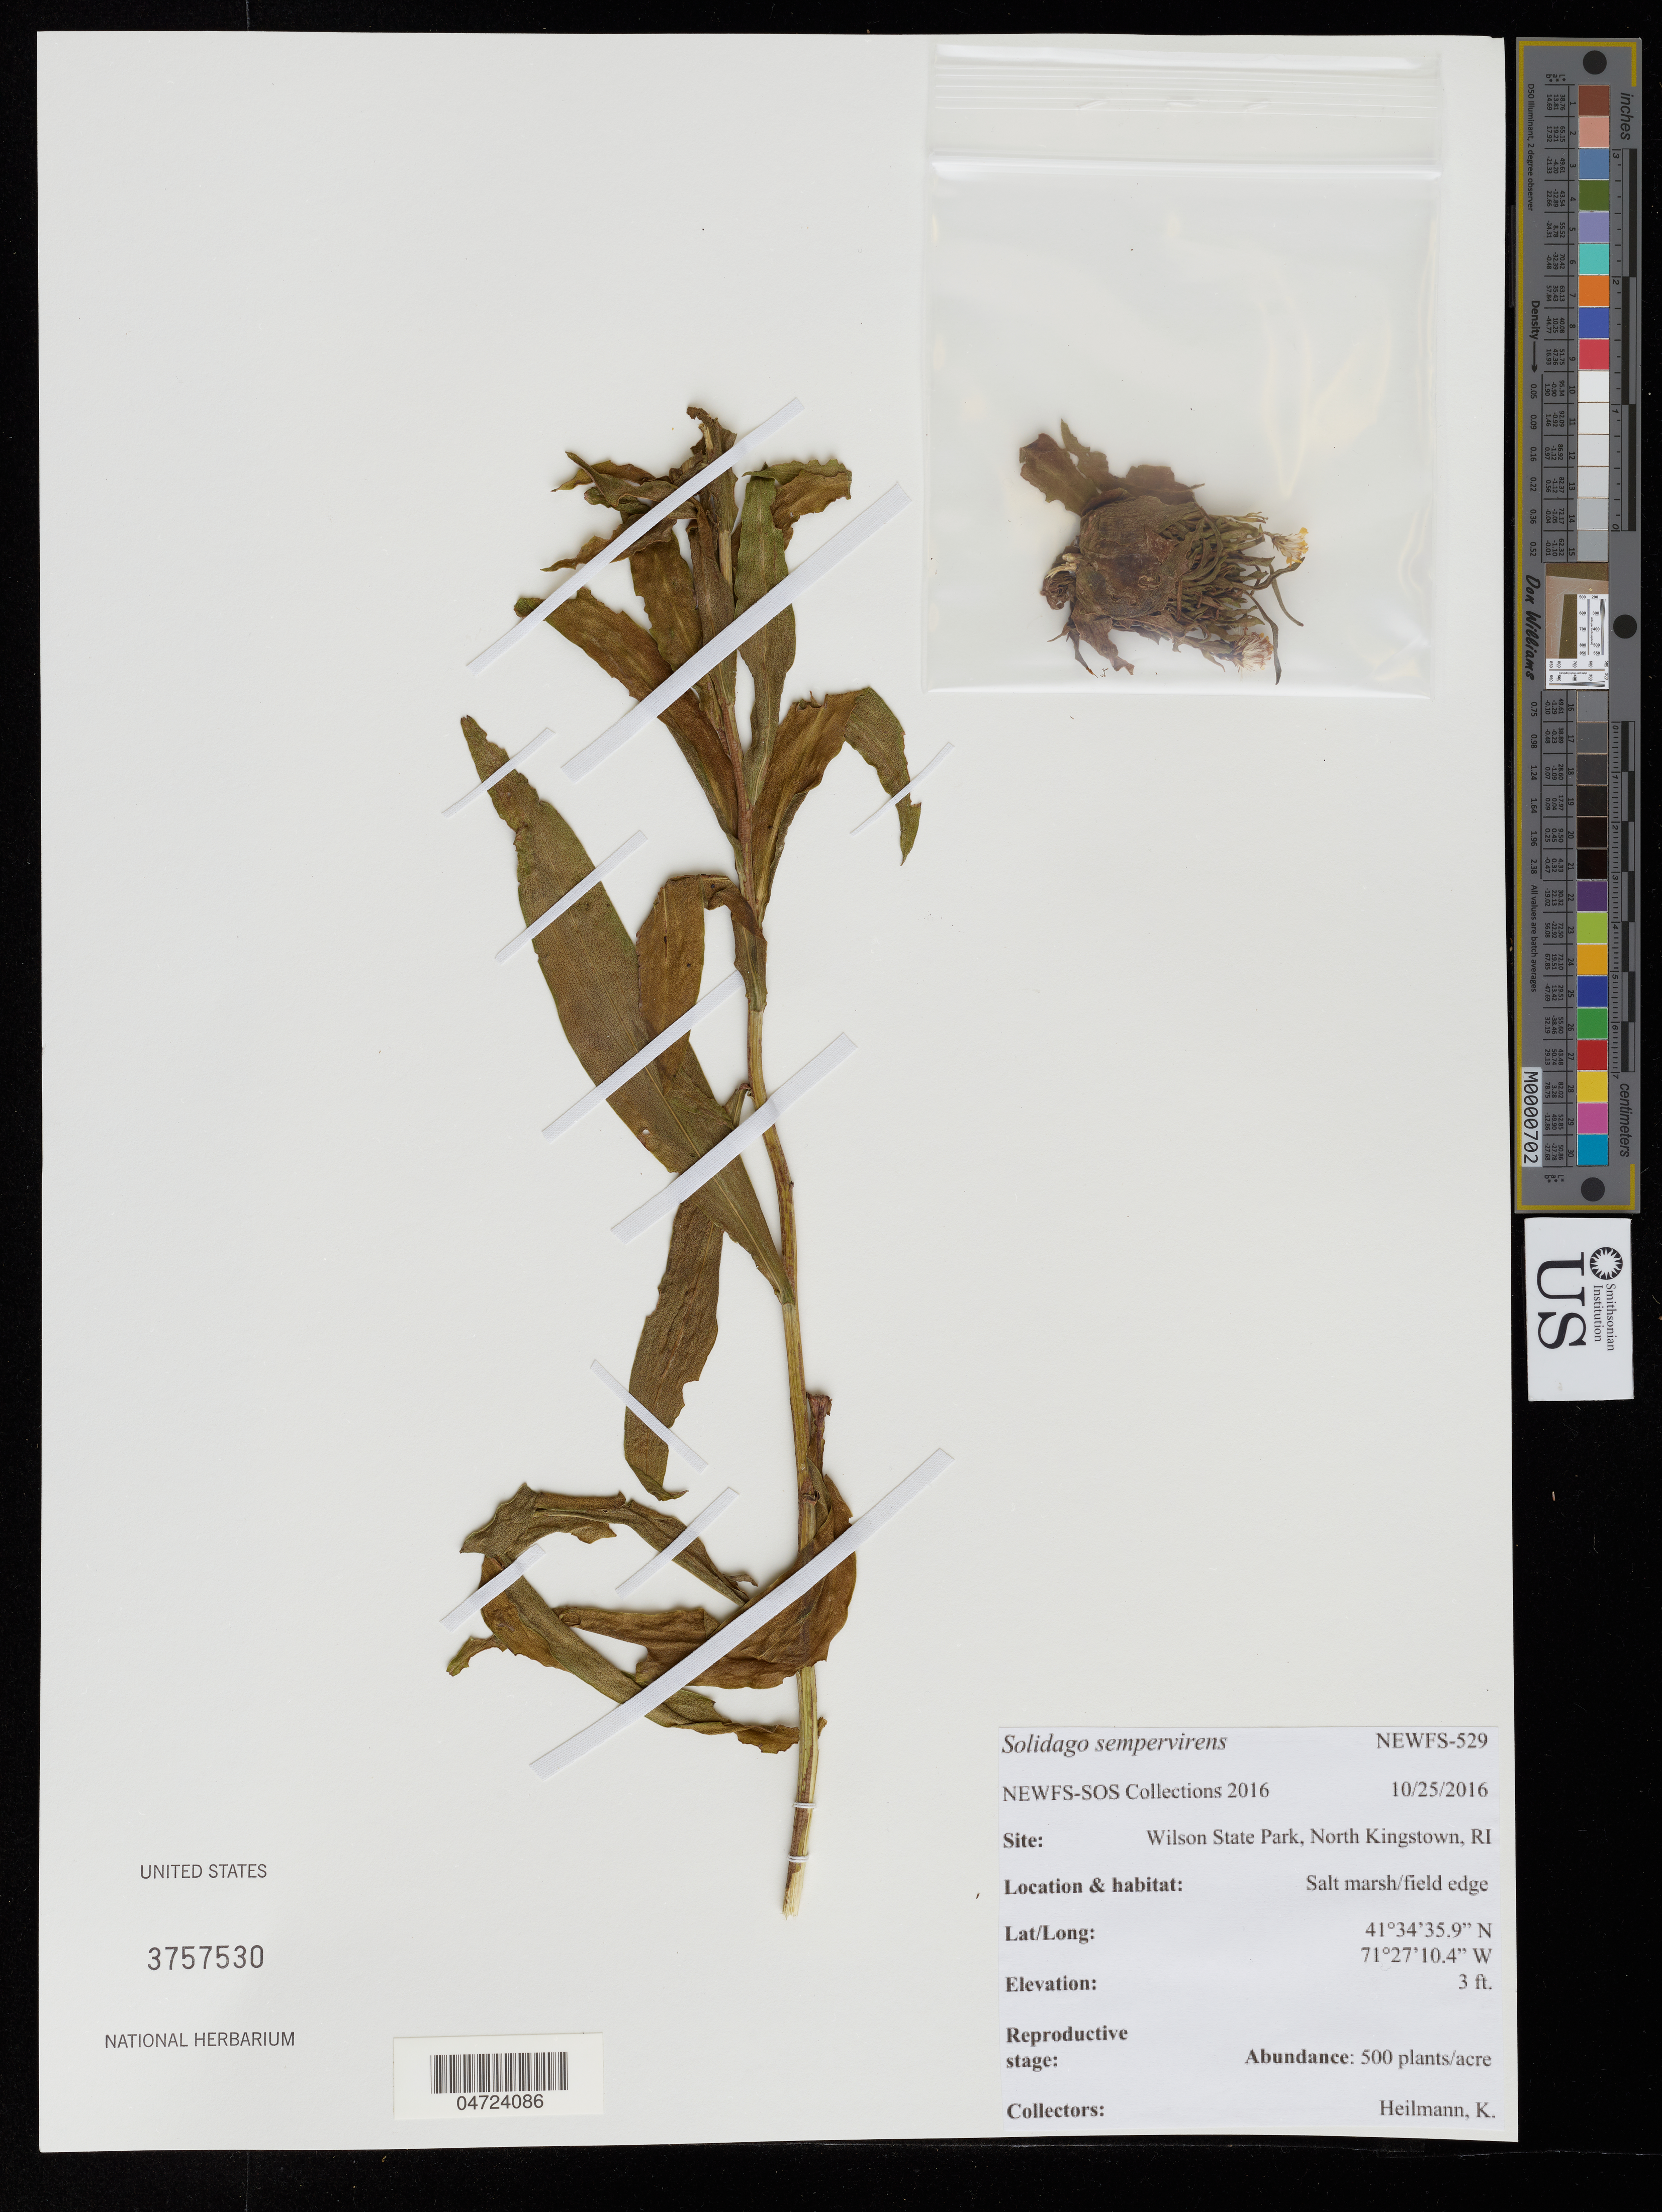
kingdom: Plantae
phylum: Tracheophyta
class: Magnoliopsida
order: Asterales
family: Asteraceae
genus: Solidago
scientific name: Solidago sempervirens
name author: L.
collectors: K. Heilmann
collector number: NEWFS-529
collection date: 2016-10-25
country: United States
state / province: Rhode Island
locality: Wilson State Park, North Kingstown.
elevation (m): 1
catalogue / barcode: US 3757530